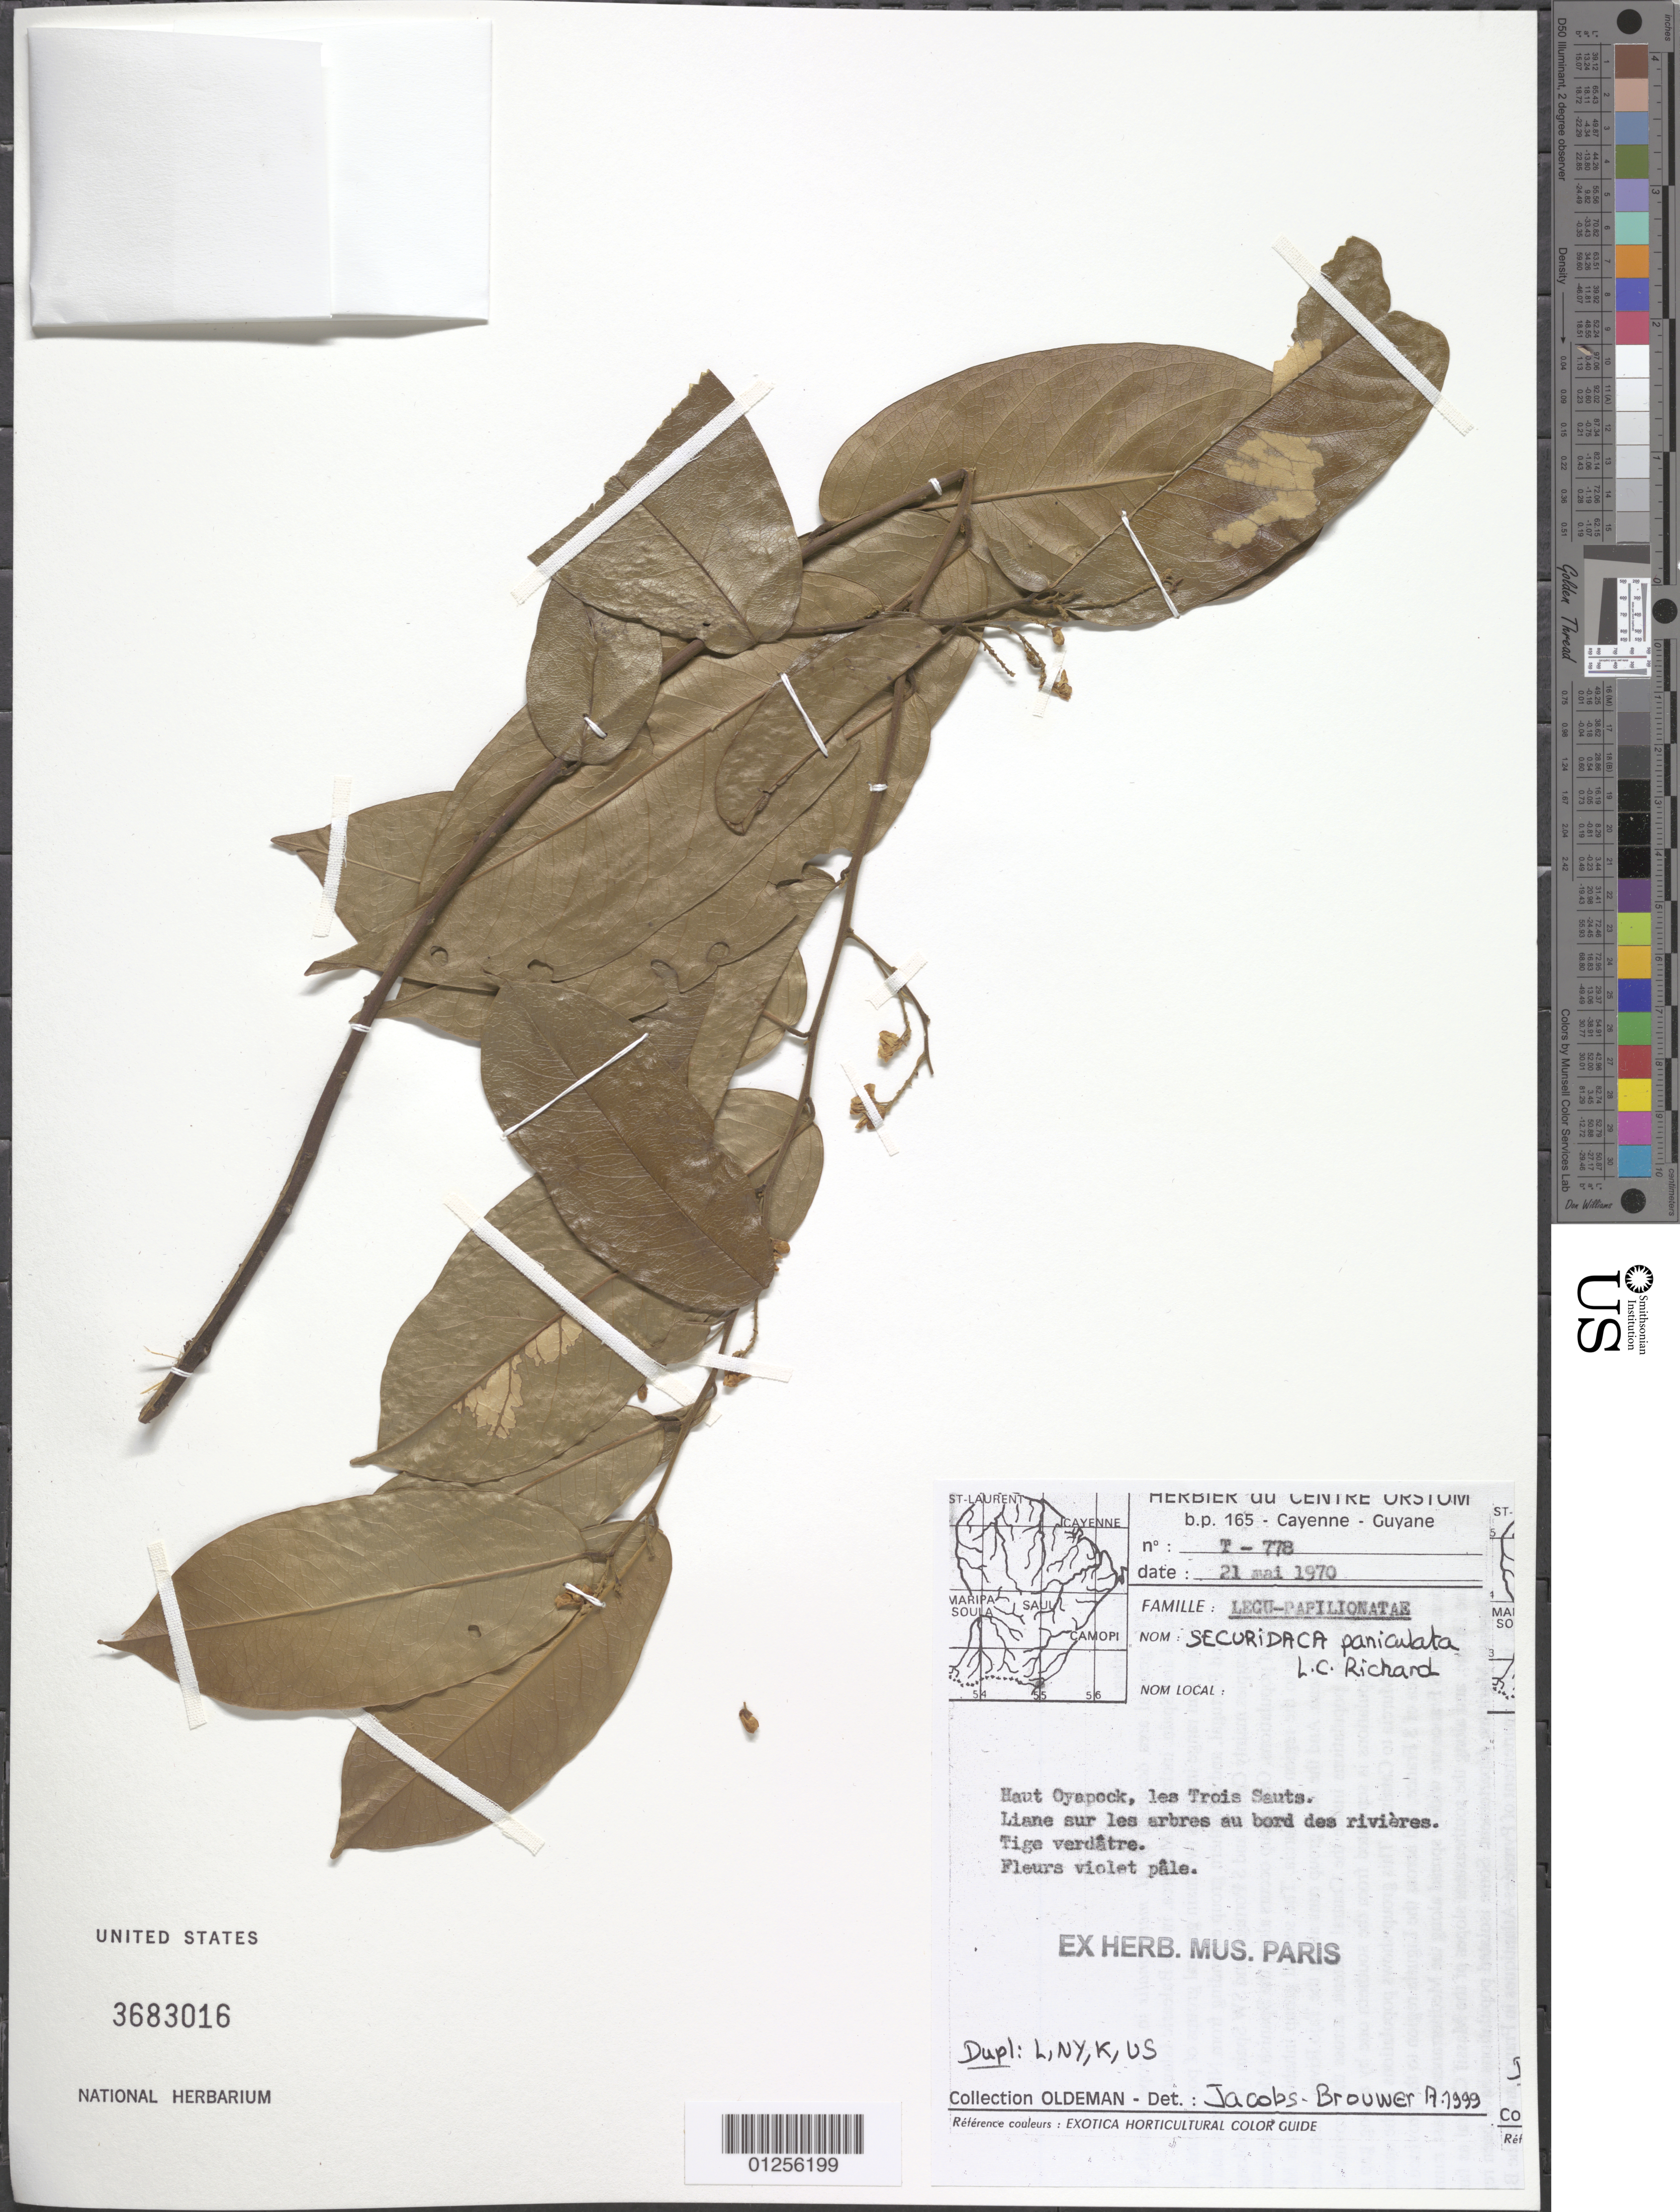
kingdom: Plantae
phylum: Tracheophyta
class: Magnoliopsida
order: Fabales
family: Polygalaceae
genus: Securidaca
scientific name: Securidaca paniculata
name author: Rich.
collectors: R. Oldeman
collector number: T-778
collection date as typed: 21 May 1970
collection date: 1970-05-21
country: French Guiana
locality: Haut oyapock, les Trois Sauts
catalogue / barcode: US 3683016